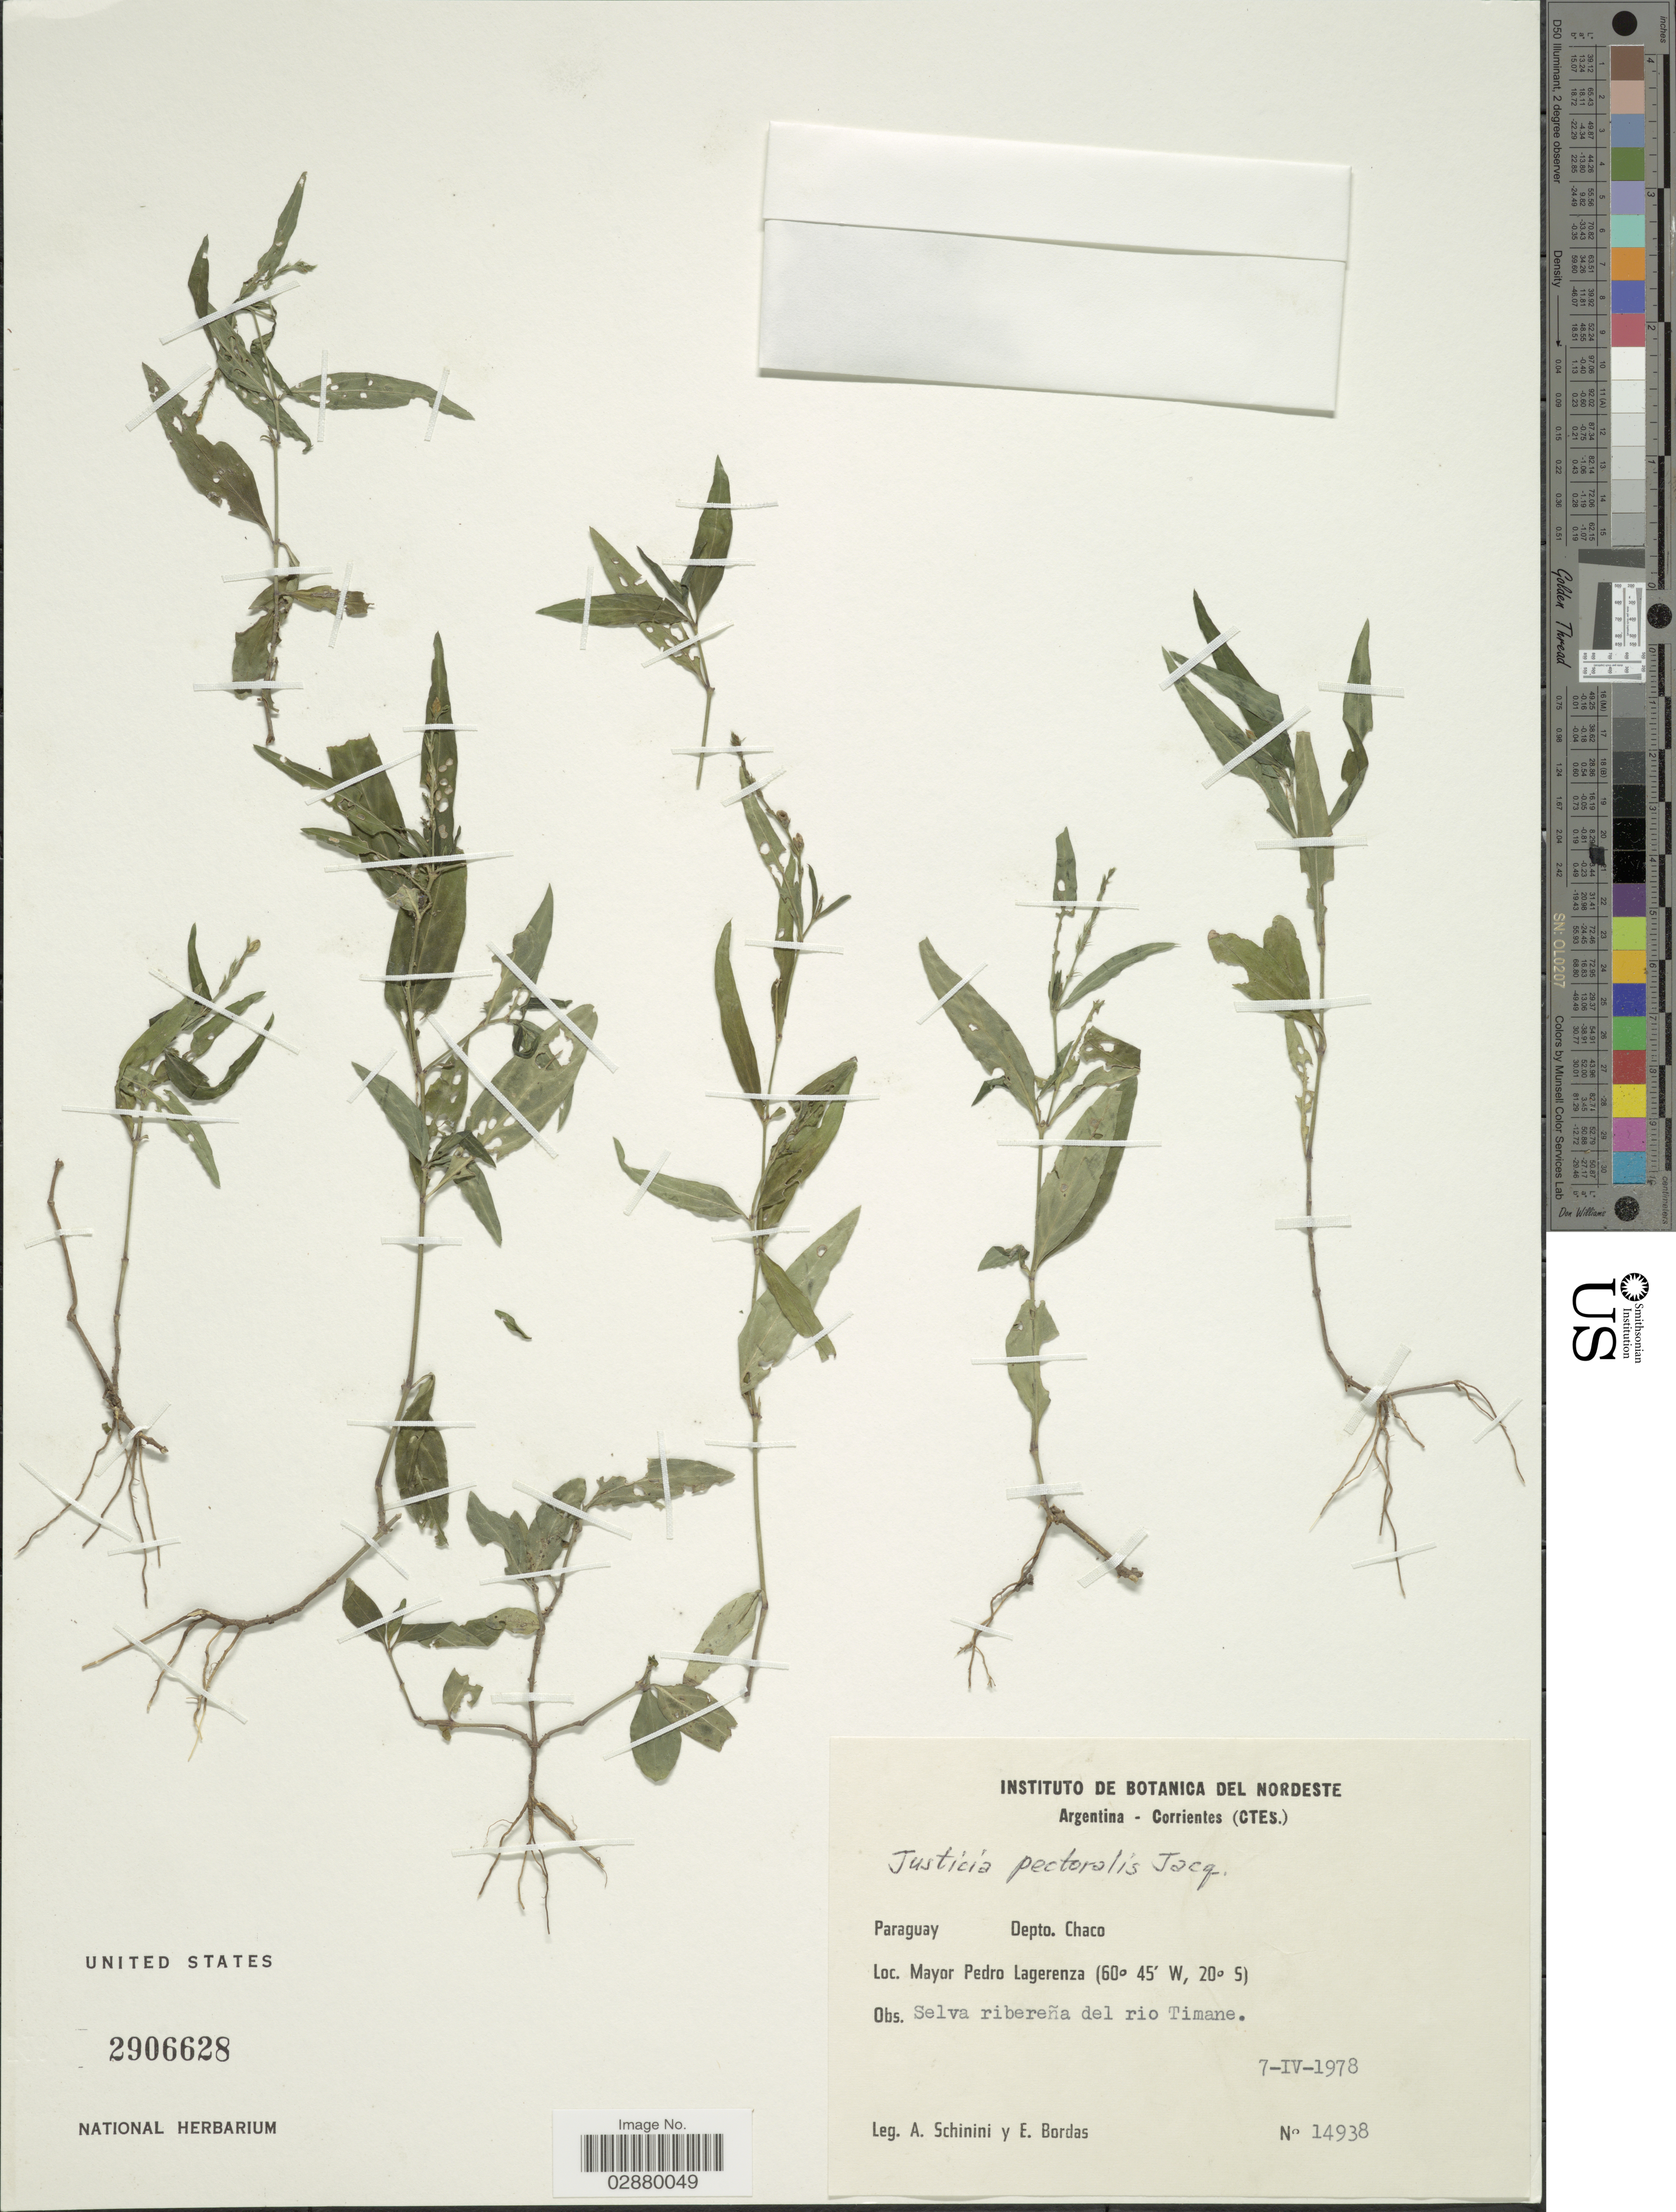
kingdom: Plantae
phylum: Tracheophyta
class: Magnoliopsida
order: Lamiales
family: Acanthaceae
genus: Justicia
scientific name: Justicia pectoralis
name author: Jacq.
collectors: A. Schinini & E. Bordas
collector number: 14938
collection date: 1978-04-07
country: Paraguay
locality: Depto. Chaco. Mayor Pedro Lagerenza. Selva ribereña del rio Timane.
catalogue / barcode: US 2906628